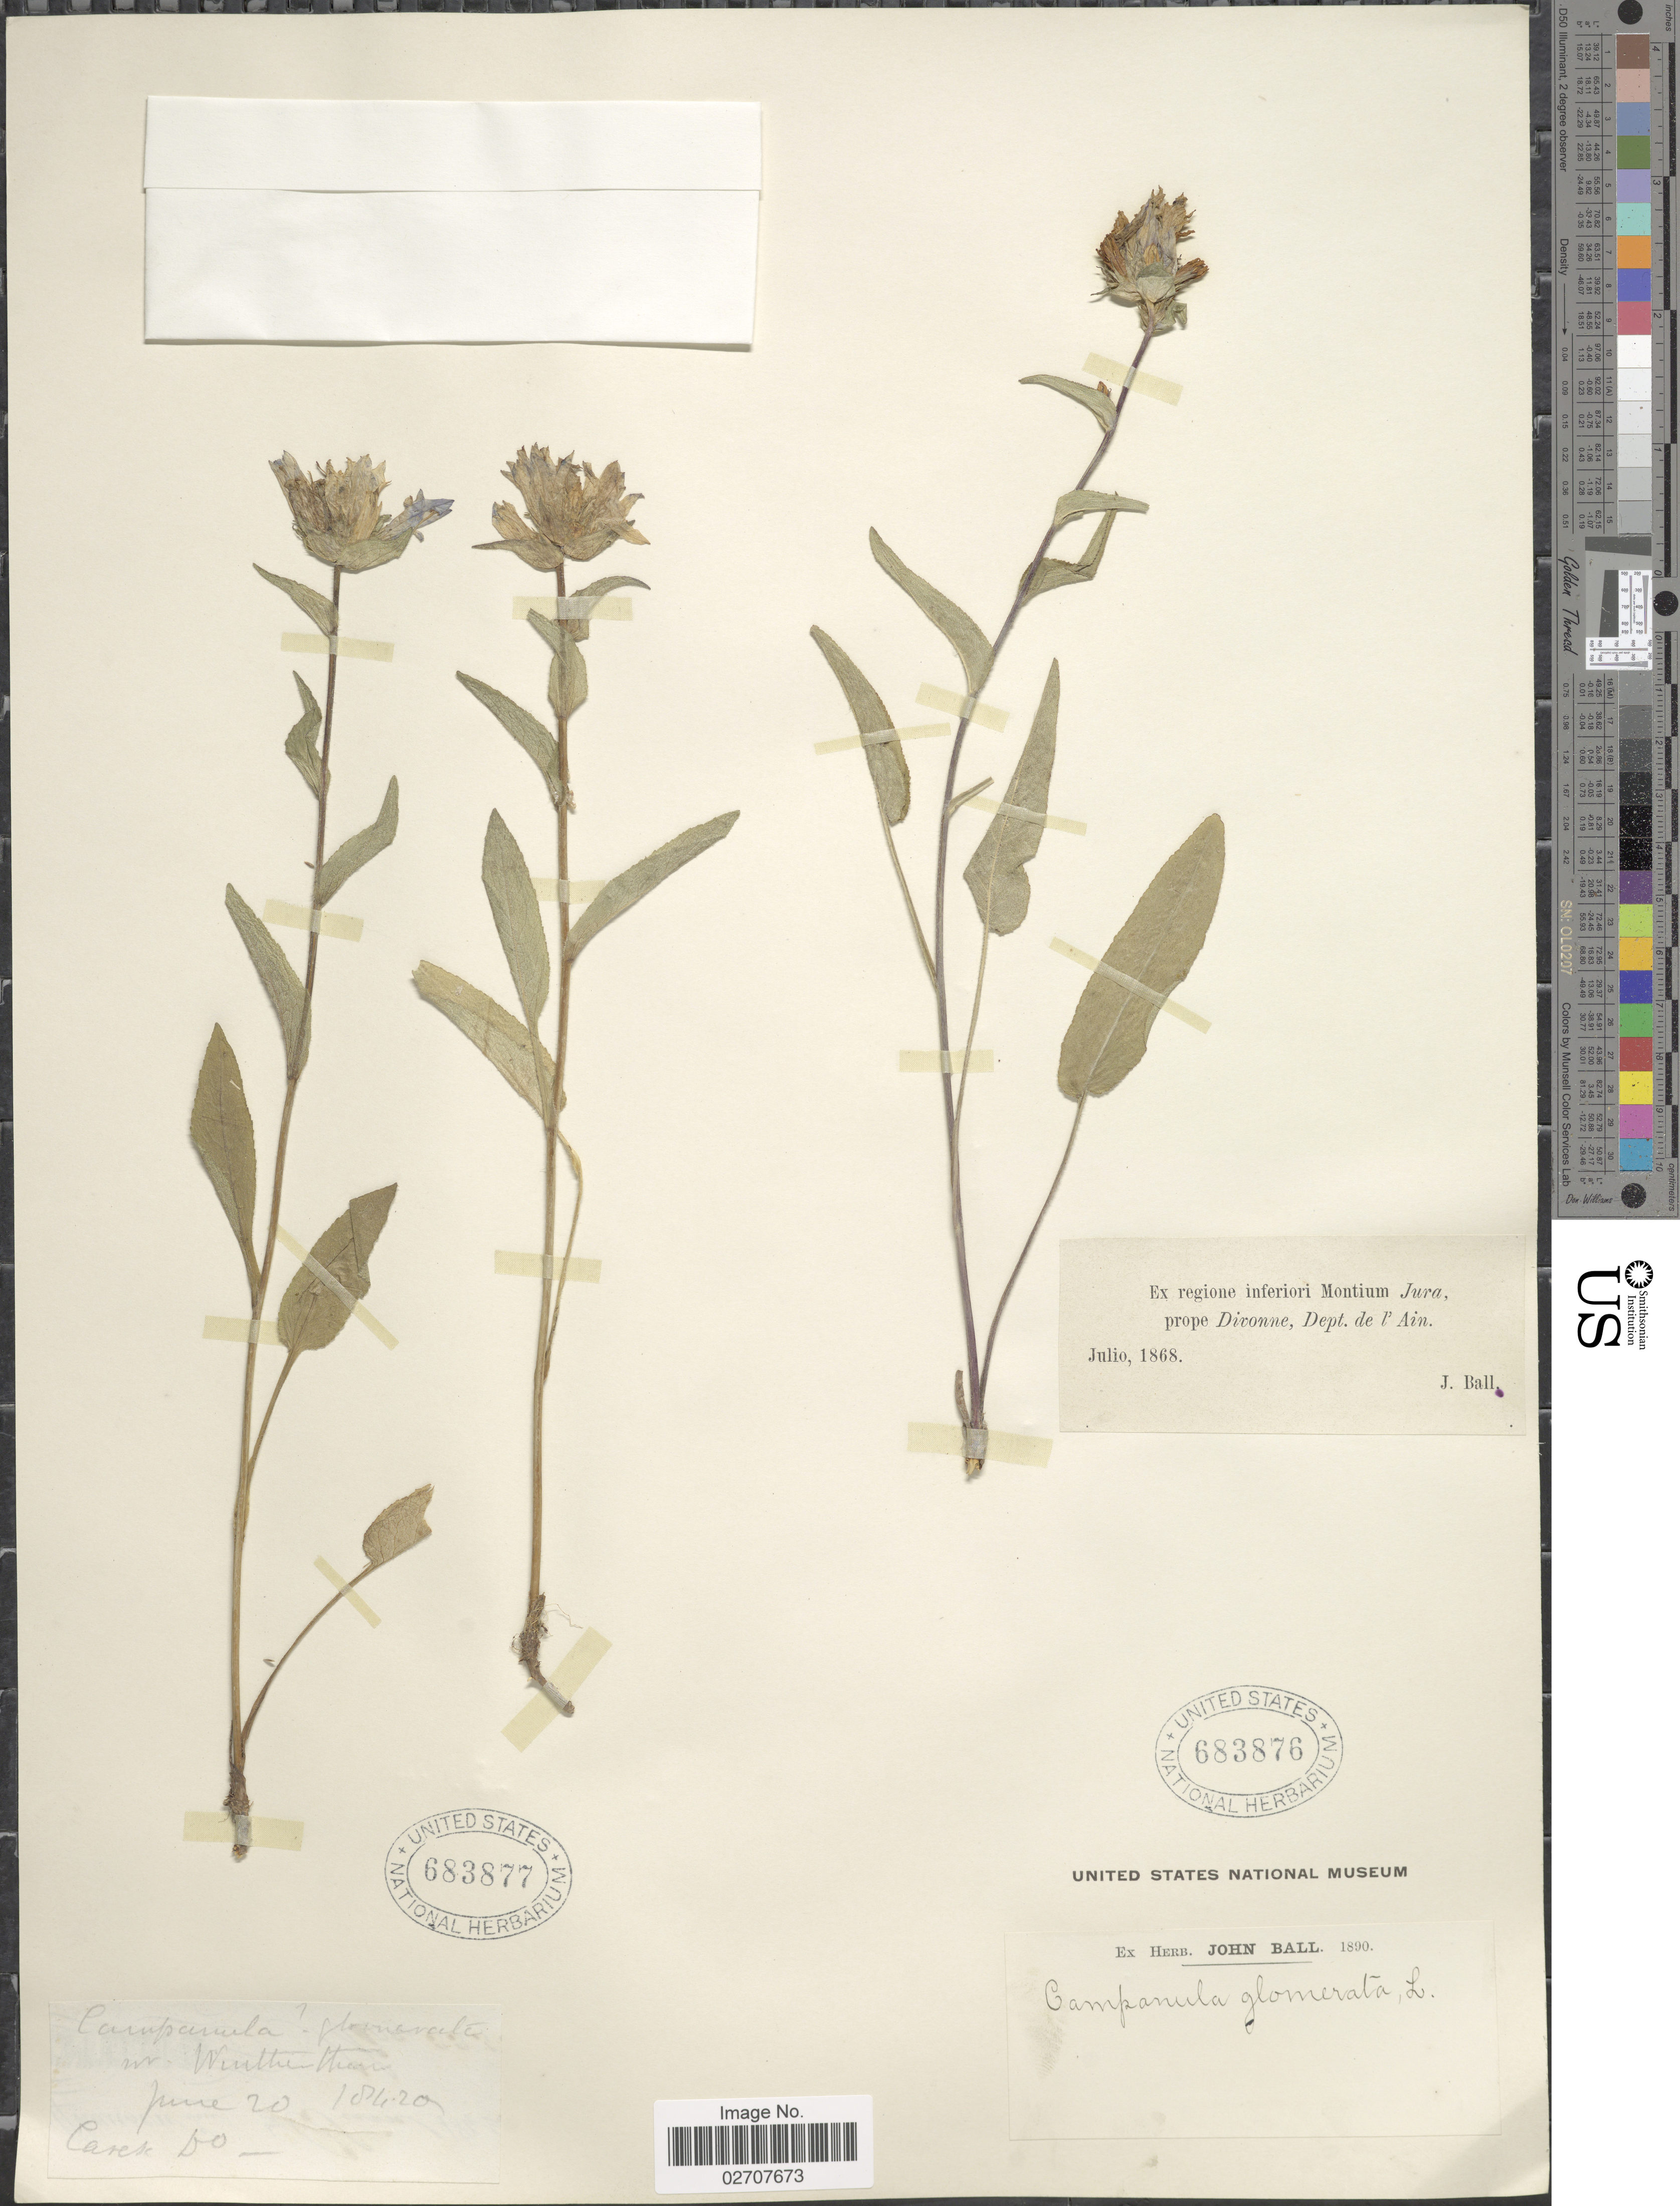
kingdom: Plantae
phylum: Tracheophyta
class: Magnoliopsida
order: Asterales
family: Campanulaceae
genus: Campanula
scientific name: Campanula glomerata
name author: L.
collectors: J. Ball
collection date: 1868-07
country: Switzerland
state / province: Jura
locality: Ex regione inferiori Montium Jura prope Divonne, Dept. de l'Ain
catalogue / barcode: US 683876